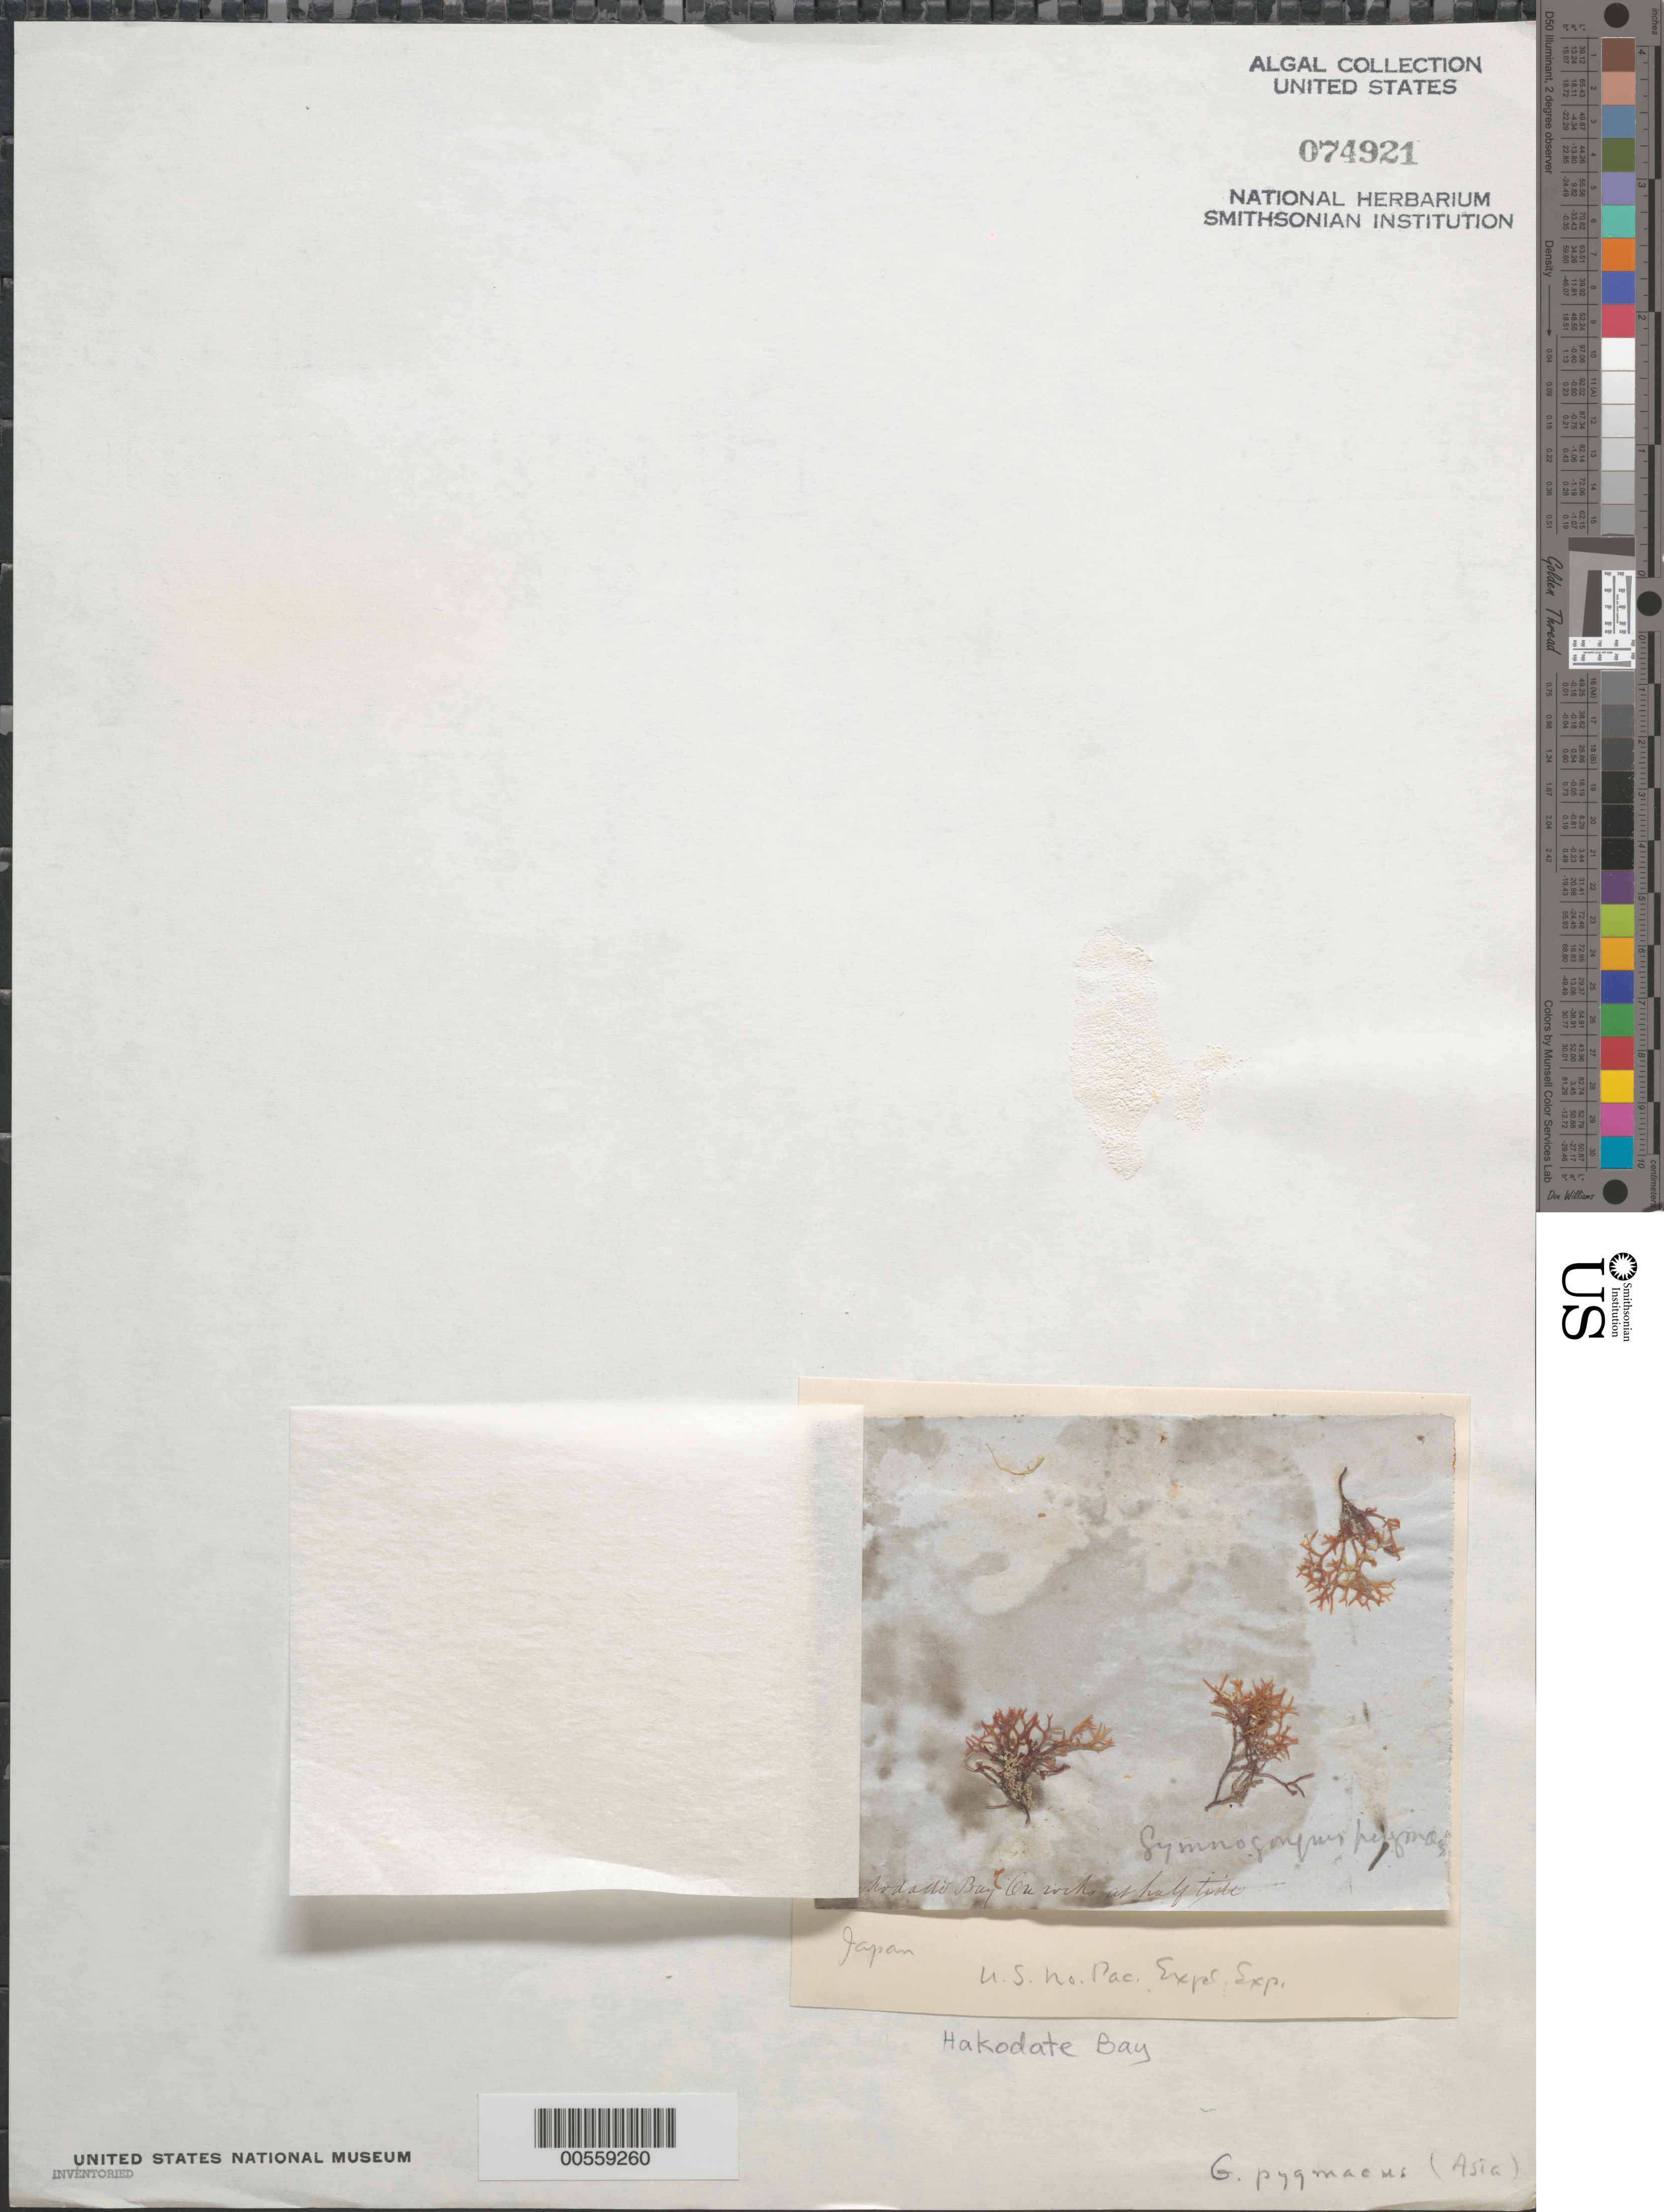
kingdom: Plantae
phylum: Rhodophyta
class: Florideophyceae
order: Gigartinales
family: Phyllophoraceae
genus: Ahnfeltiopsis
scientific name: Ahnfeltiopsis pygmaea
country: Japan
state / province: Hokkaido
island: Hokkaido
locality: Hakodate Bay (Hakodadi Bay)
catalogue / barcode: US 74921